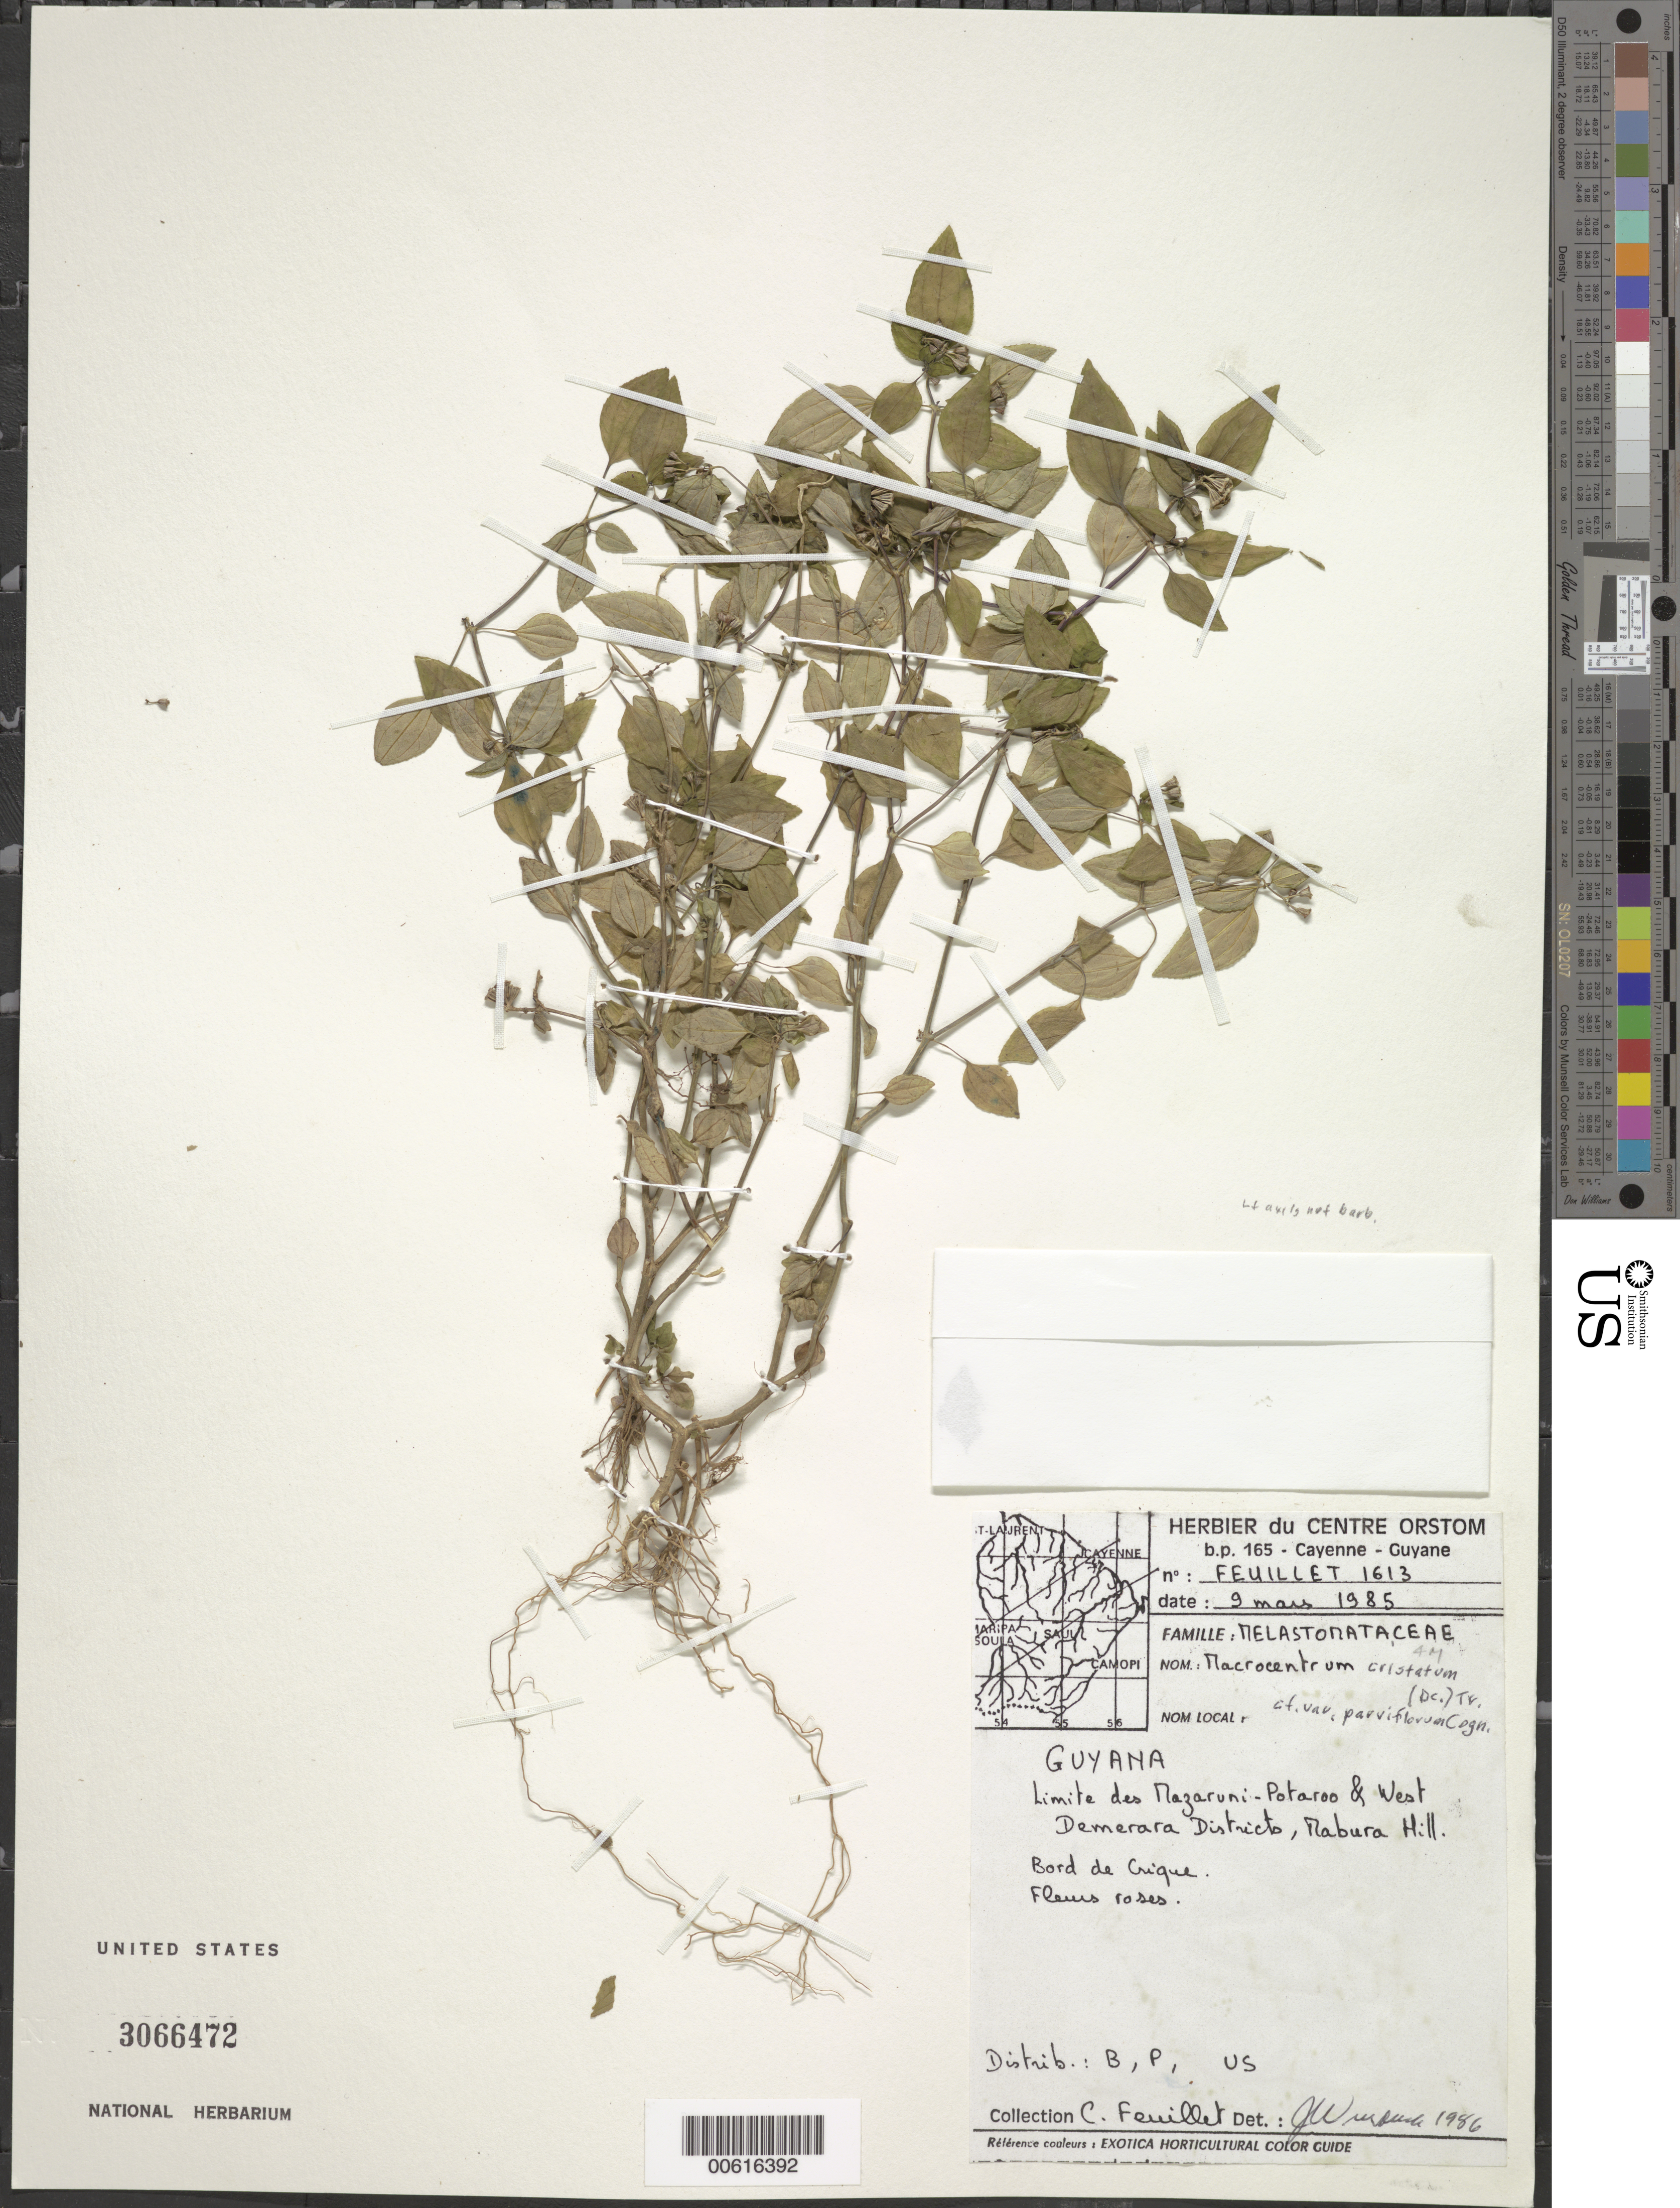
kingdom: Plantae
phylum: Tracheophyta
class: Magnoliopsida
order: Myrtales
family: Melastomataceae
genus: Macrocentrum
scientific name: Macrocentrum cristatum var. parviflorum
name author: (DC.) Cogn.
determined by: Wurdack, John J., (US), US (UNITED STATES)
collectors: C. Feuillet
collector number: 1613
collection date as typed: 9-Mar-85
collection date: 1985-03-09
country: Guyana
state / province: U. Demerara-Berbice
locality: Mabura Hill, limite de Mazaruni-Potaro and W. Demerara Dist.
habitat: Bord de crique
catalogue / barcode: US 3066472